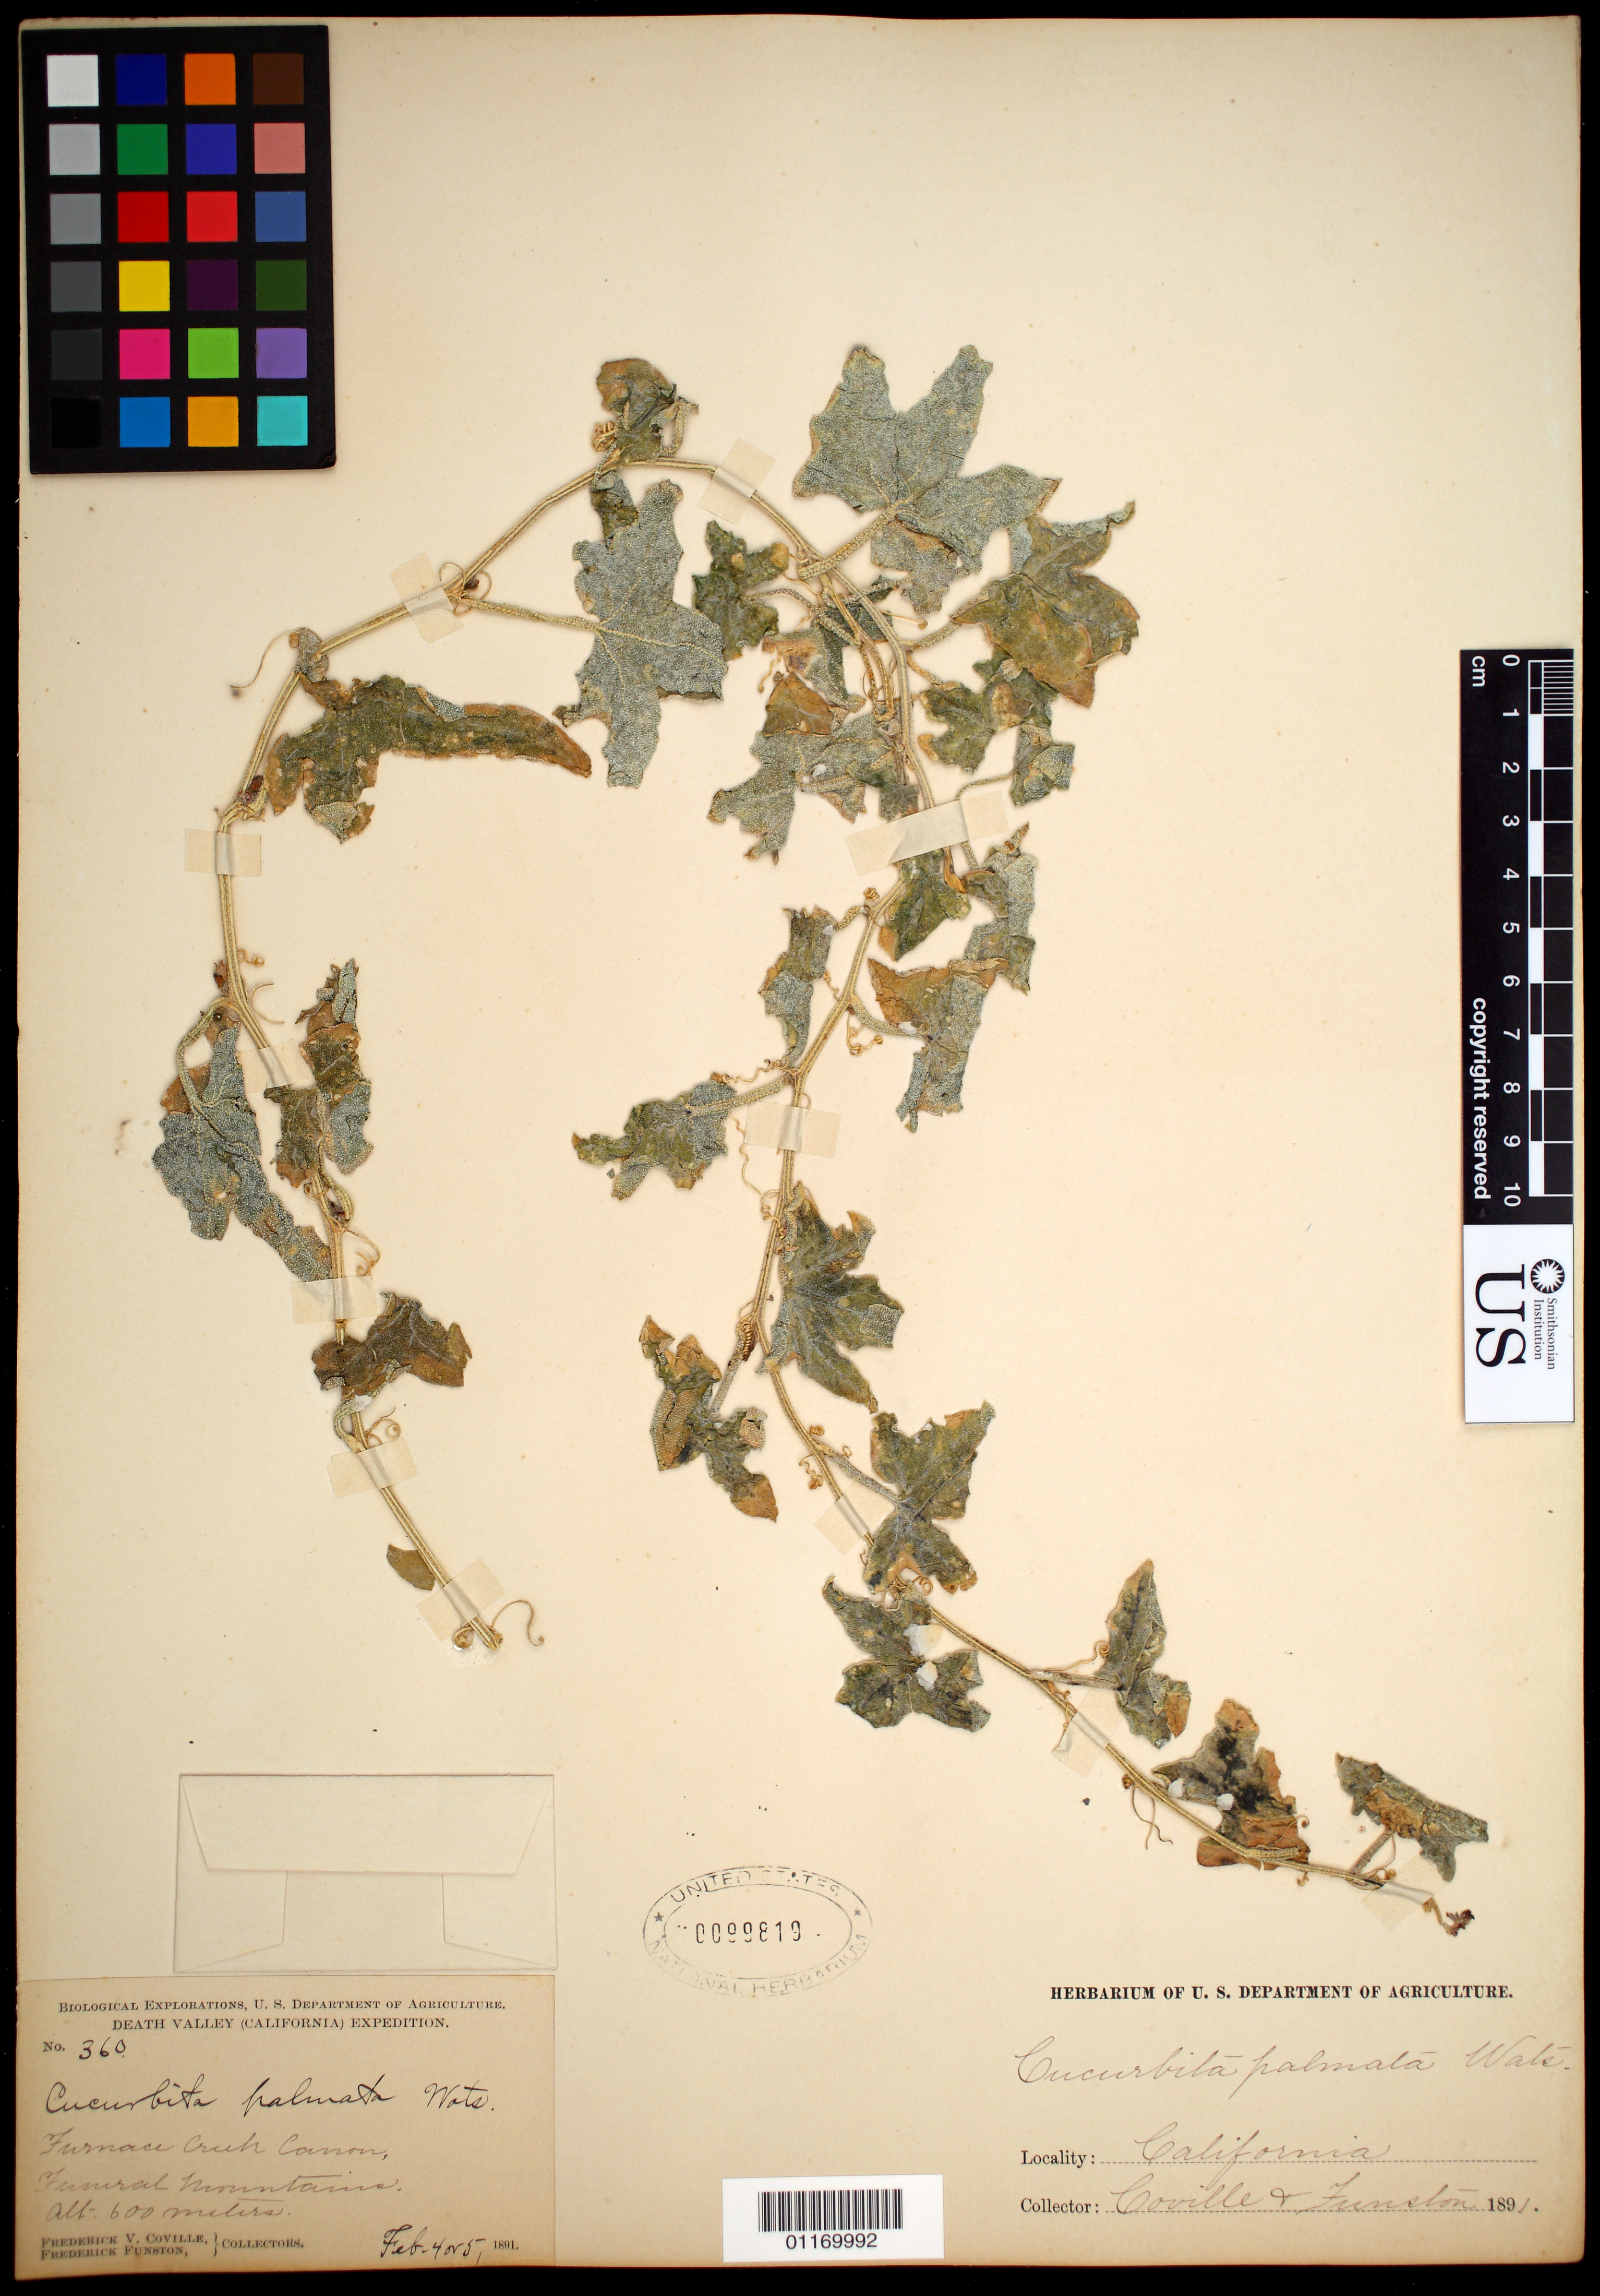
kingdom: Plantae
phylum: Tracheophyta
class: Magnoliopsida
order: Cucurbitales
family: Cucurbitaceae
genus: Cucurbita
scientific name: Cucurbita palmata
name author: S. Watson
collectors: F. V. Coville & F. Funston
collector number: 360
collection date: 1891-02-04 or 1891-02-05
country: United States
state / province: California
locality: Furnace Creek Canyon, Funeral Mountains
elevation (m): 600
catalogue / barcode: US 99819